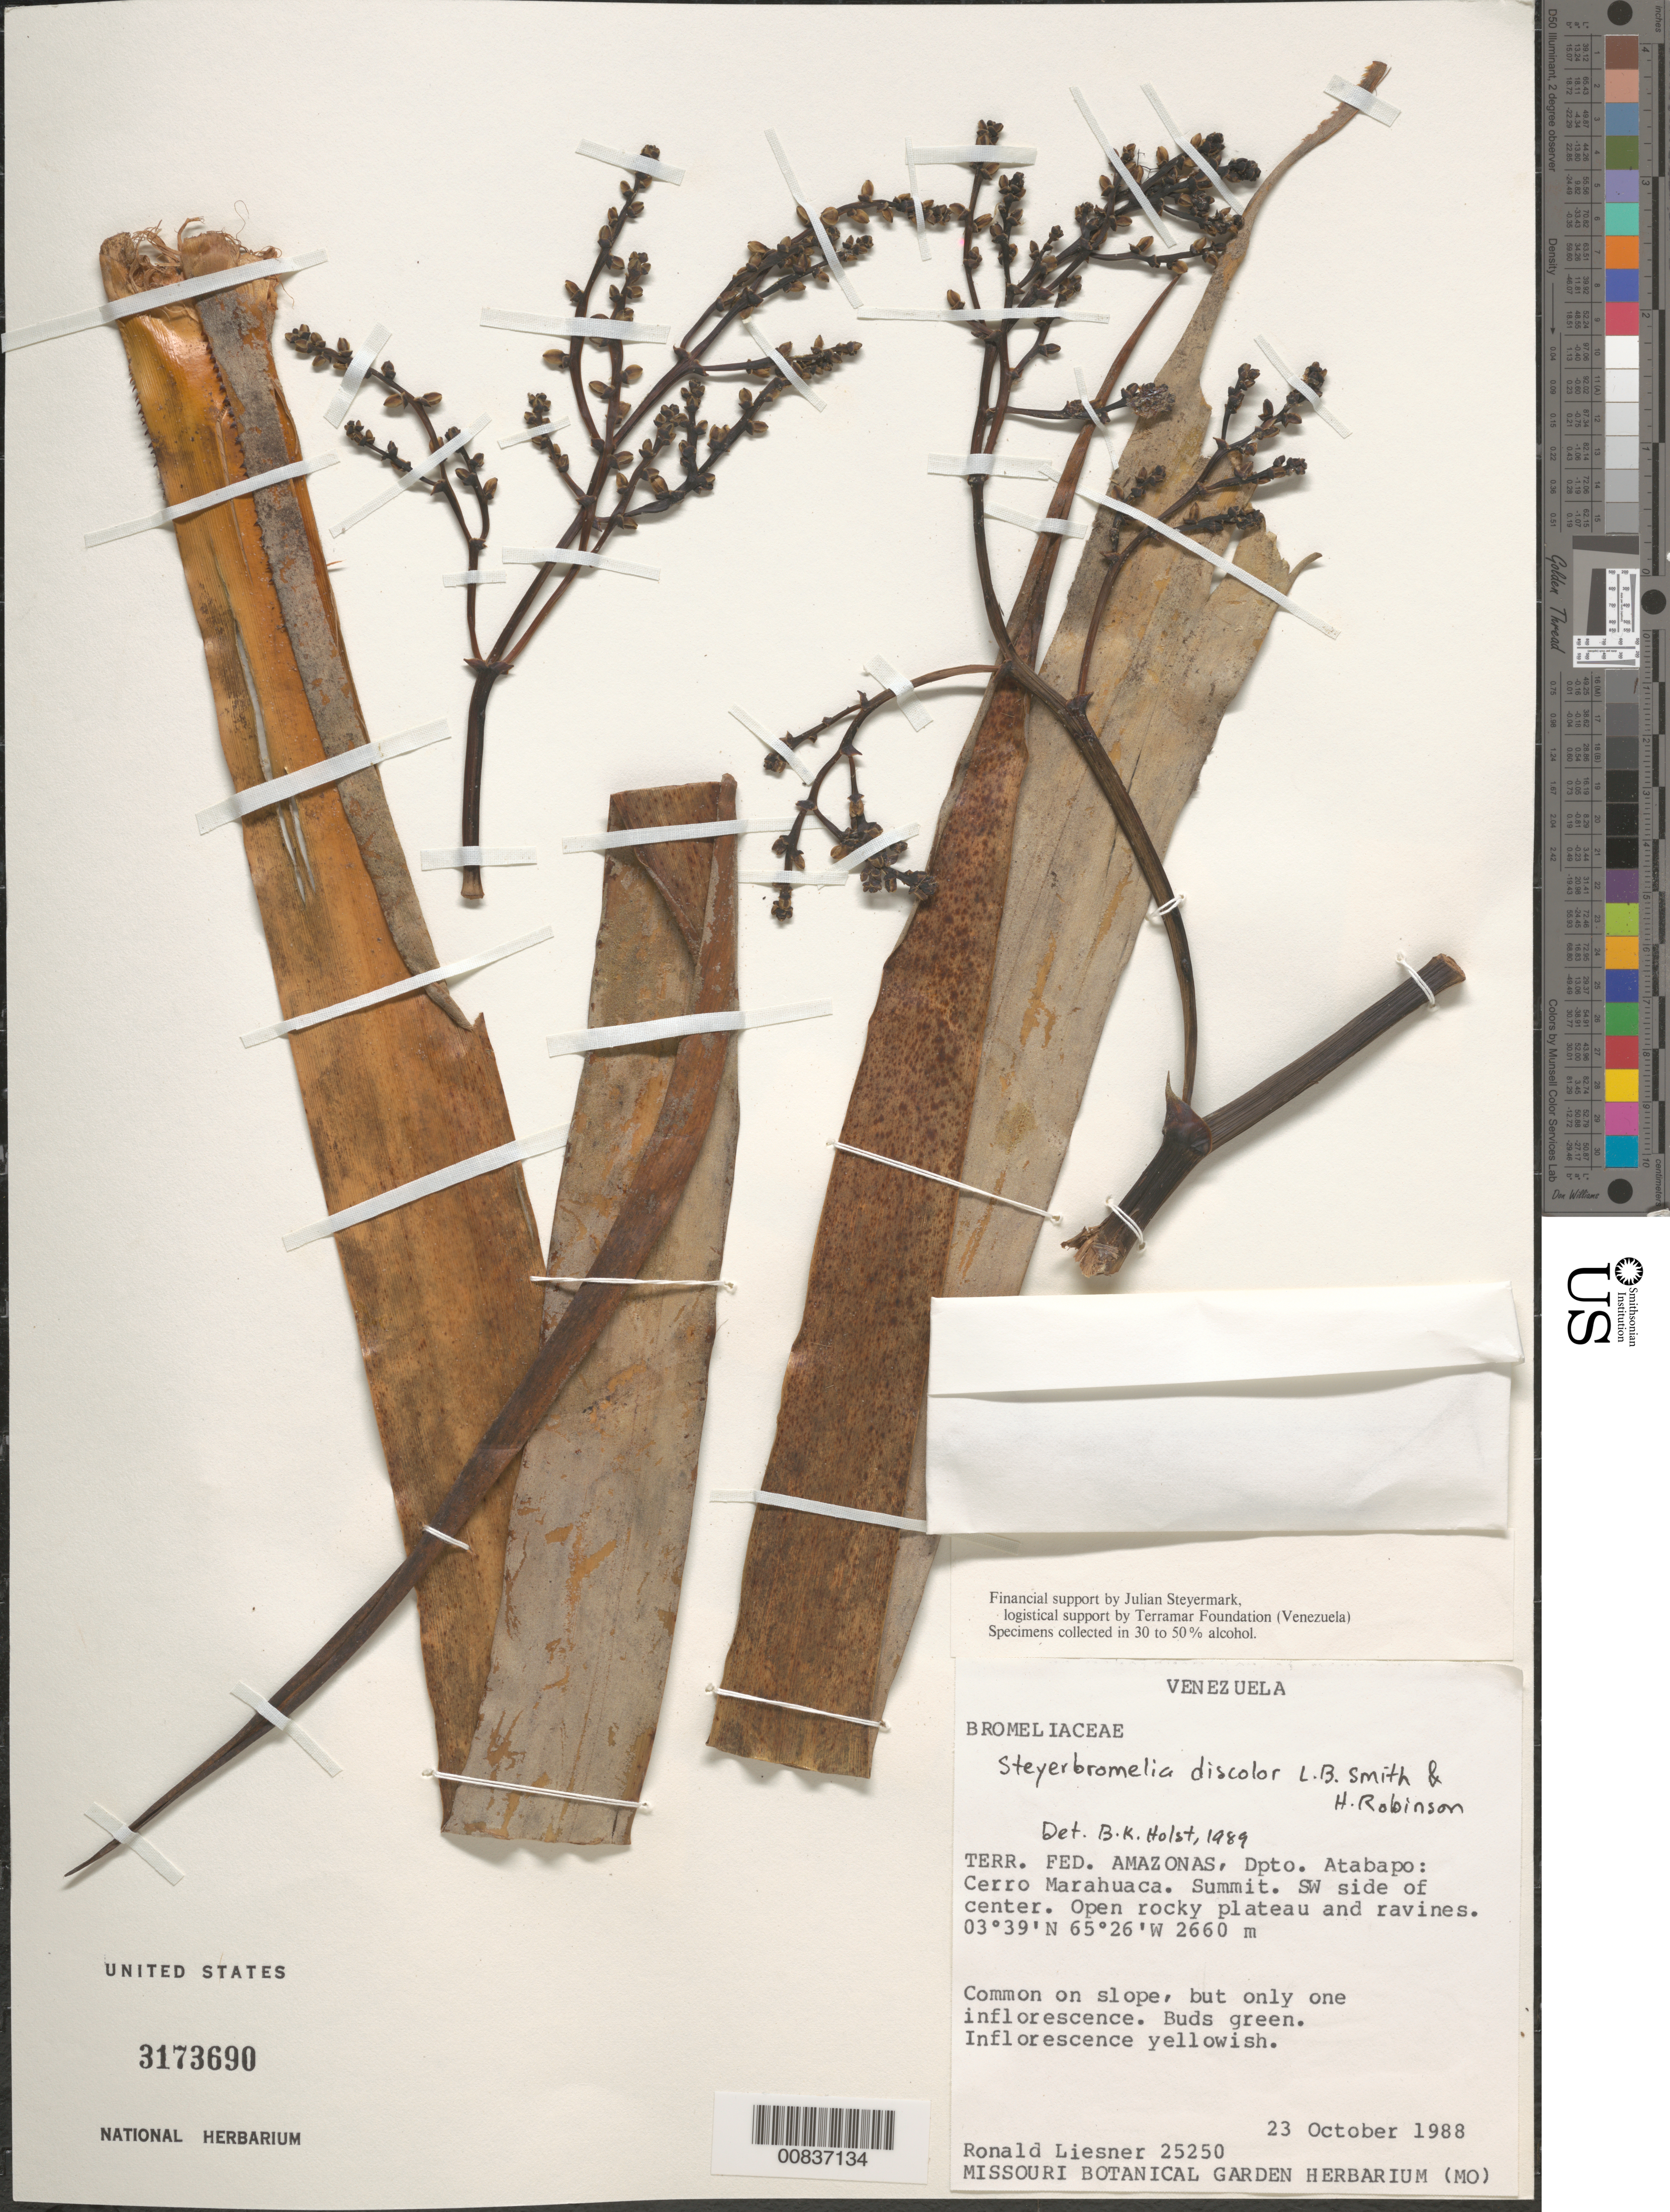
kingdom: Plantae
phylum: Tracheophyta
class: Liliopsida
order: Poales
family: Bromeliaceae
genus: Steyerbromelia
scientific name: Steyerbromelia discolor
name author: L.B. Sm. & H. Rob.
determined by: Holst, Bruce K.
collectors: R. L. Liesner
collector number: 25250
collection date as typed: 23-Oct-88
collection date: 1988-10-23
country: Venezuela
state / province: Amazonas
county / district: Atabapo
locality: Cerro Marahuaca, summit, SW side of center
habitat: Open rocky plateau and ravines; on slope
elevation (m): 2660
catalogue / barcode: US 3173690